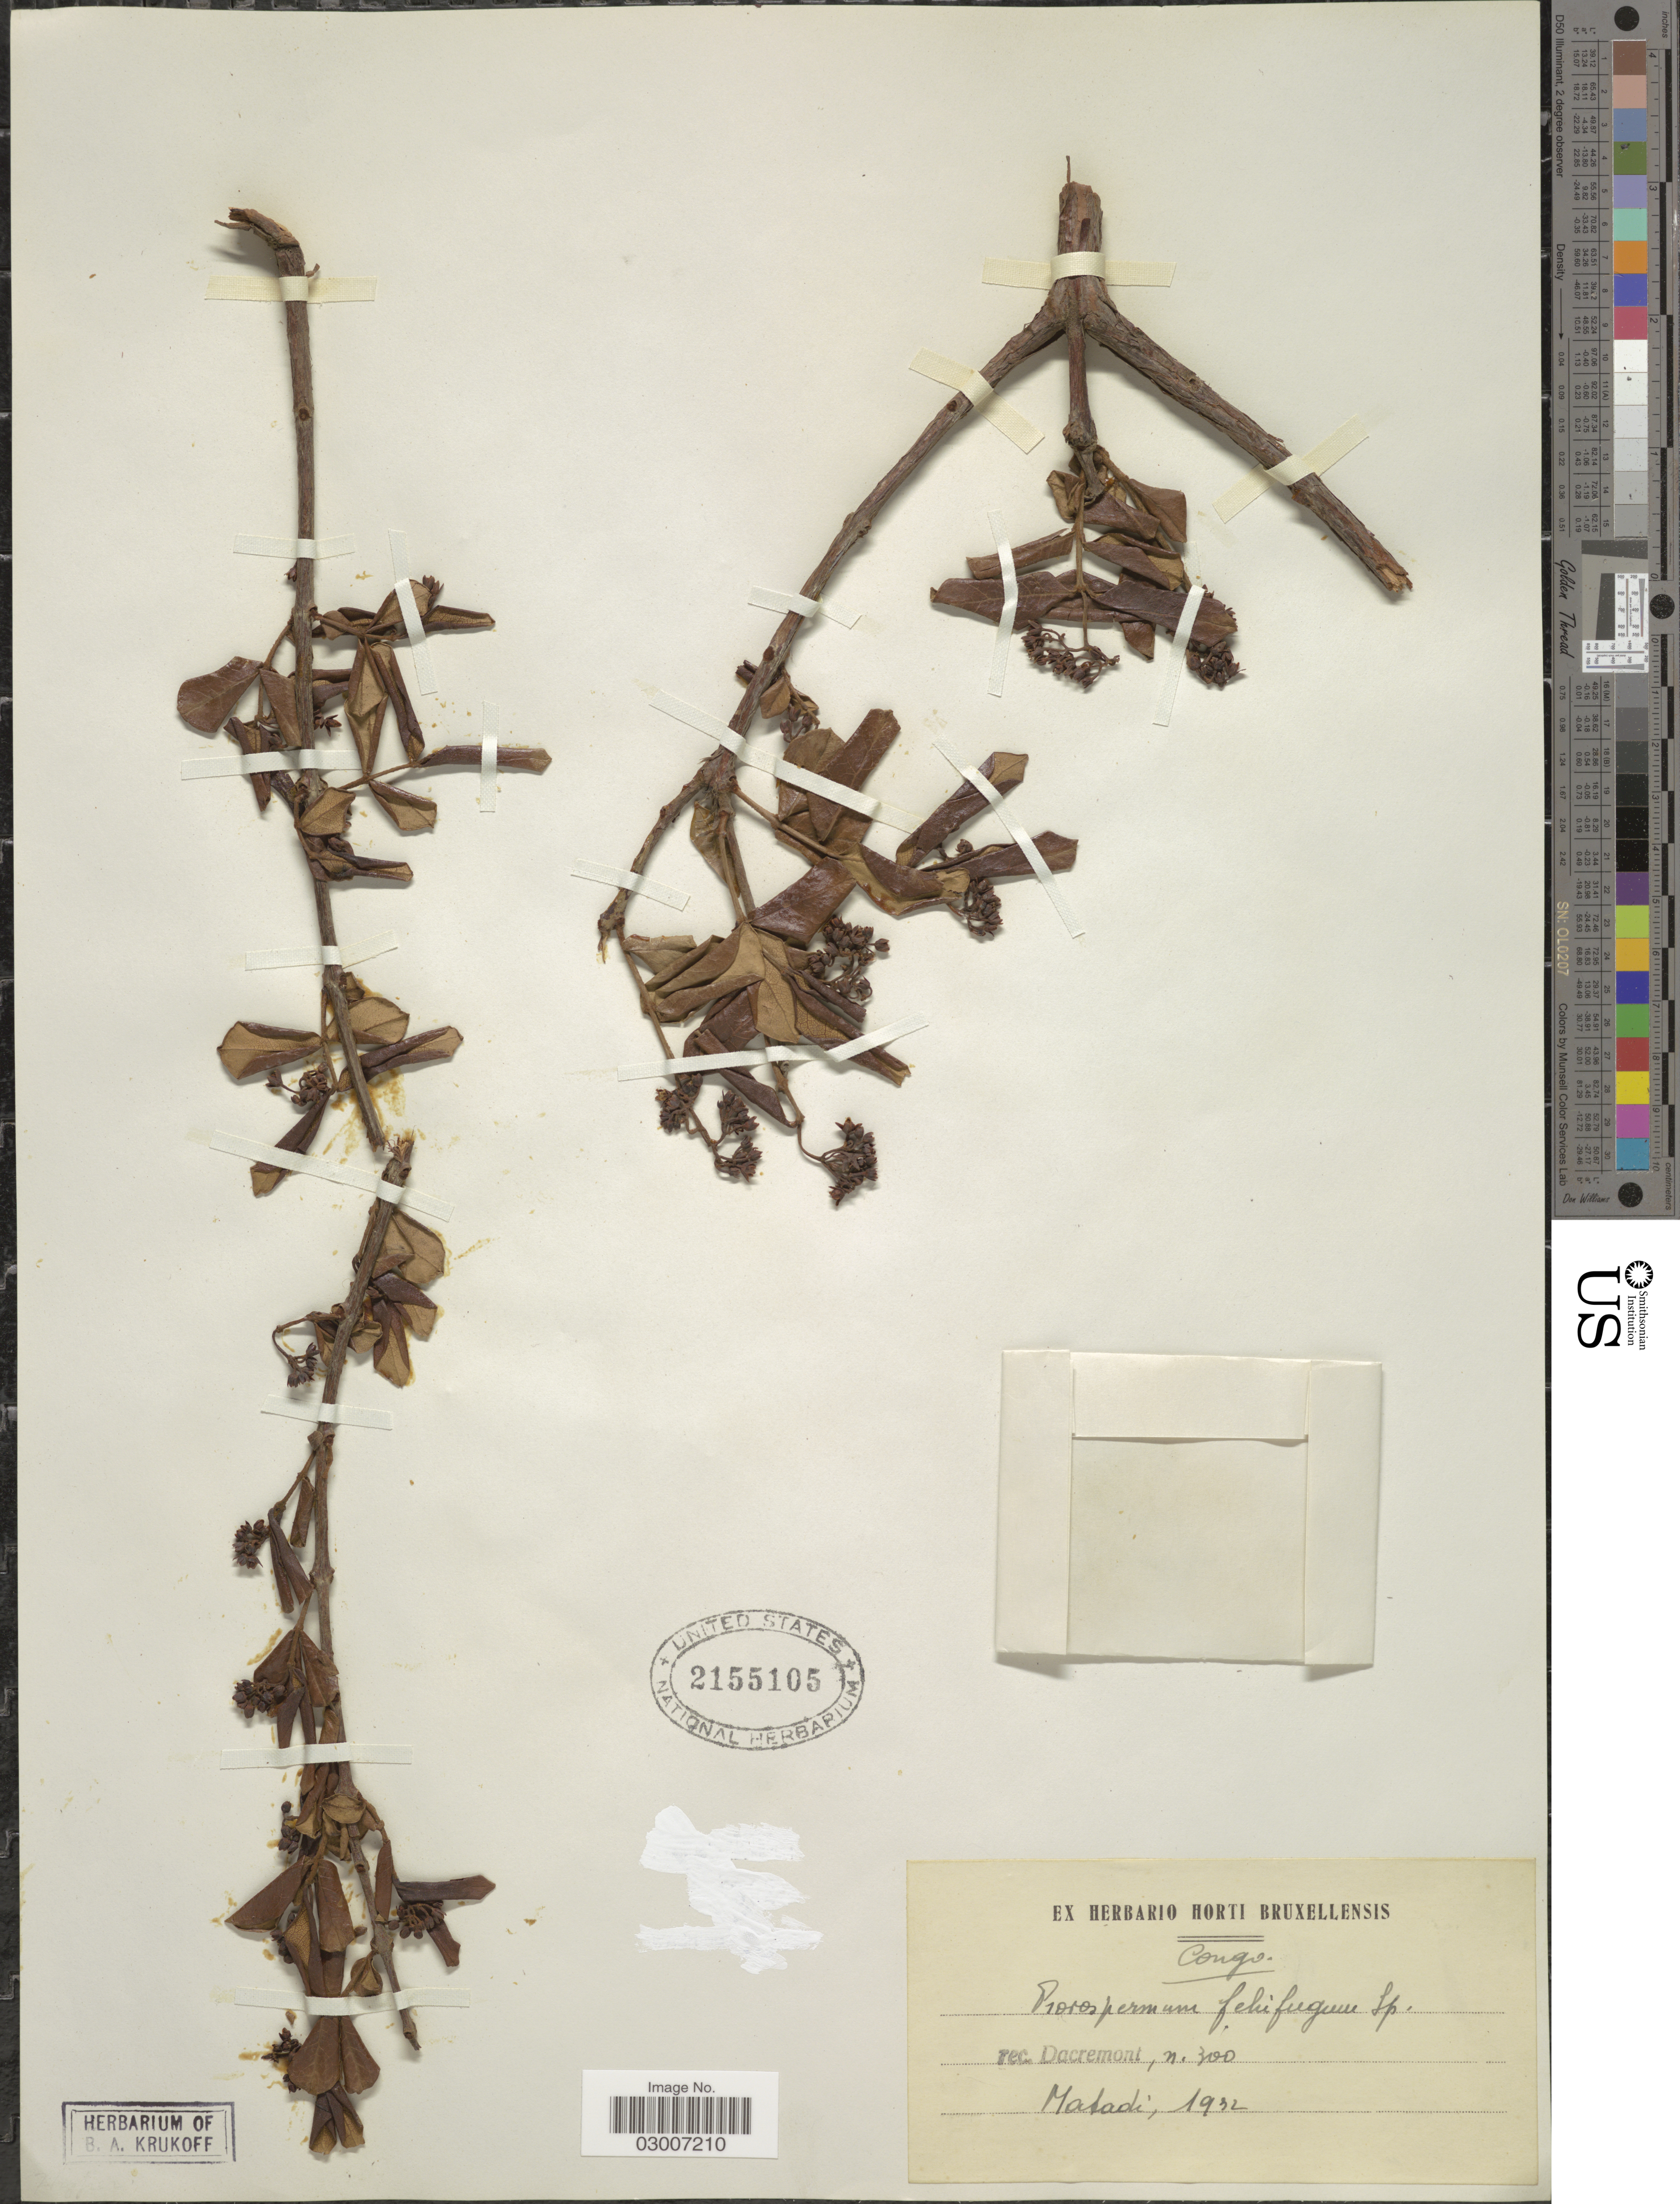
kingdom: Plantae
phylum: Tracheophyta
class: Magnoliopsida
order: Malpighiales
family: Hypericaceae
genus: Psorospermum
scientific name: Psorospermum febrifugum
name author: Spach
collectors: -. Dacremont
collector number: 300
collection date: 1932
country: Congo, Democratic Republic of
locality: Matadi. Congo.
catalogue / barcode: US 2155105